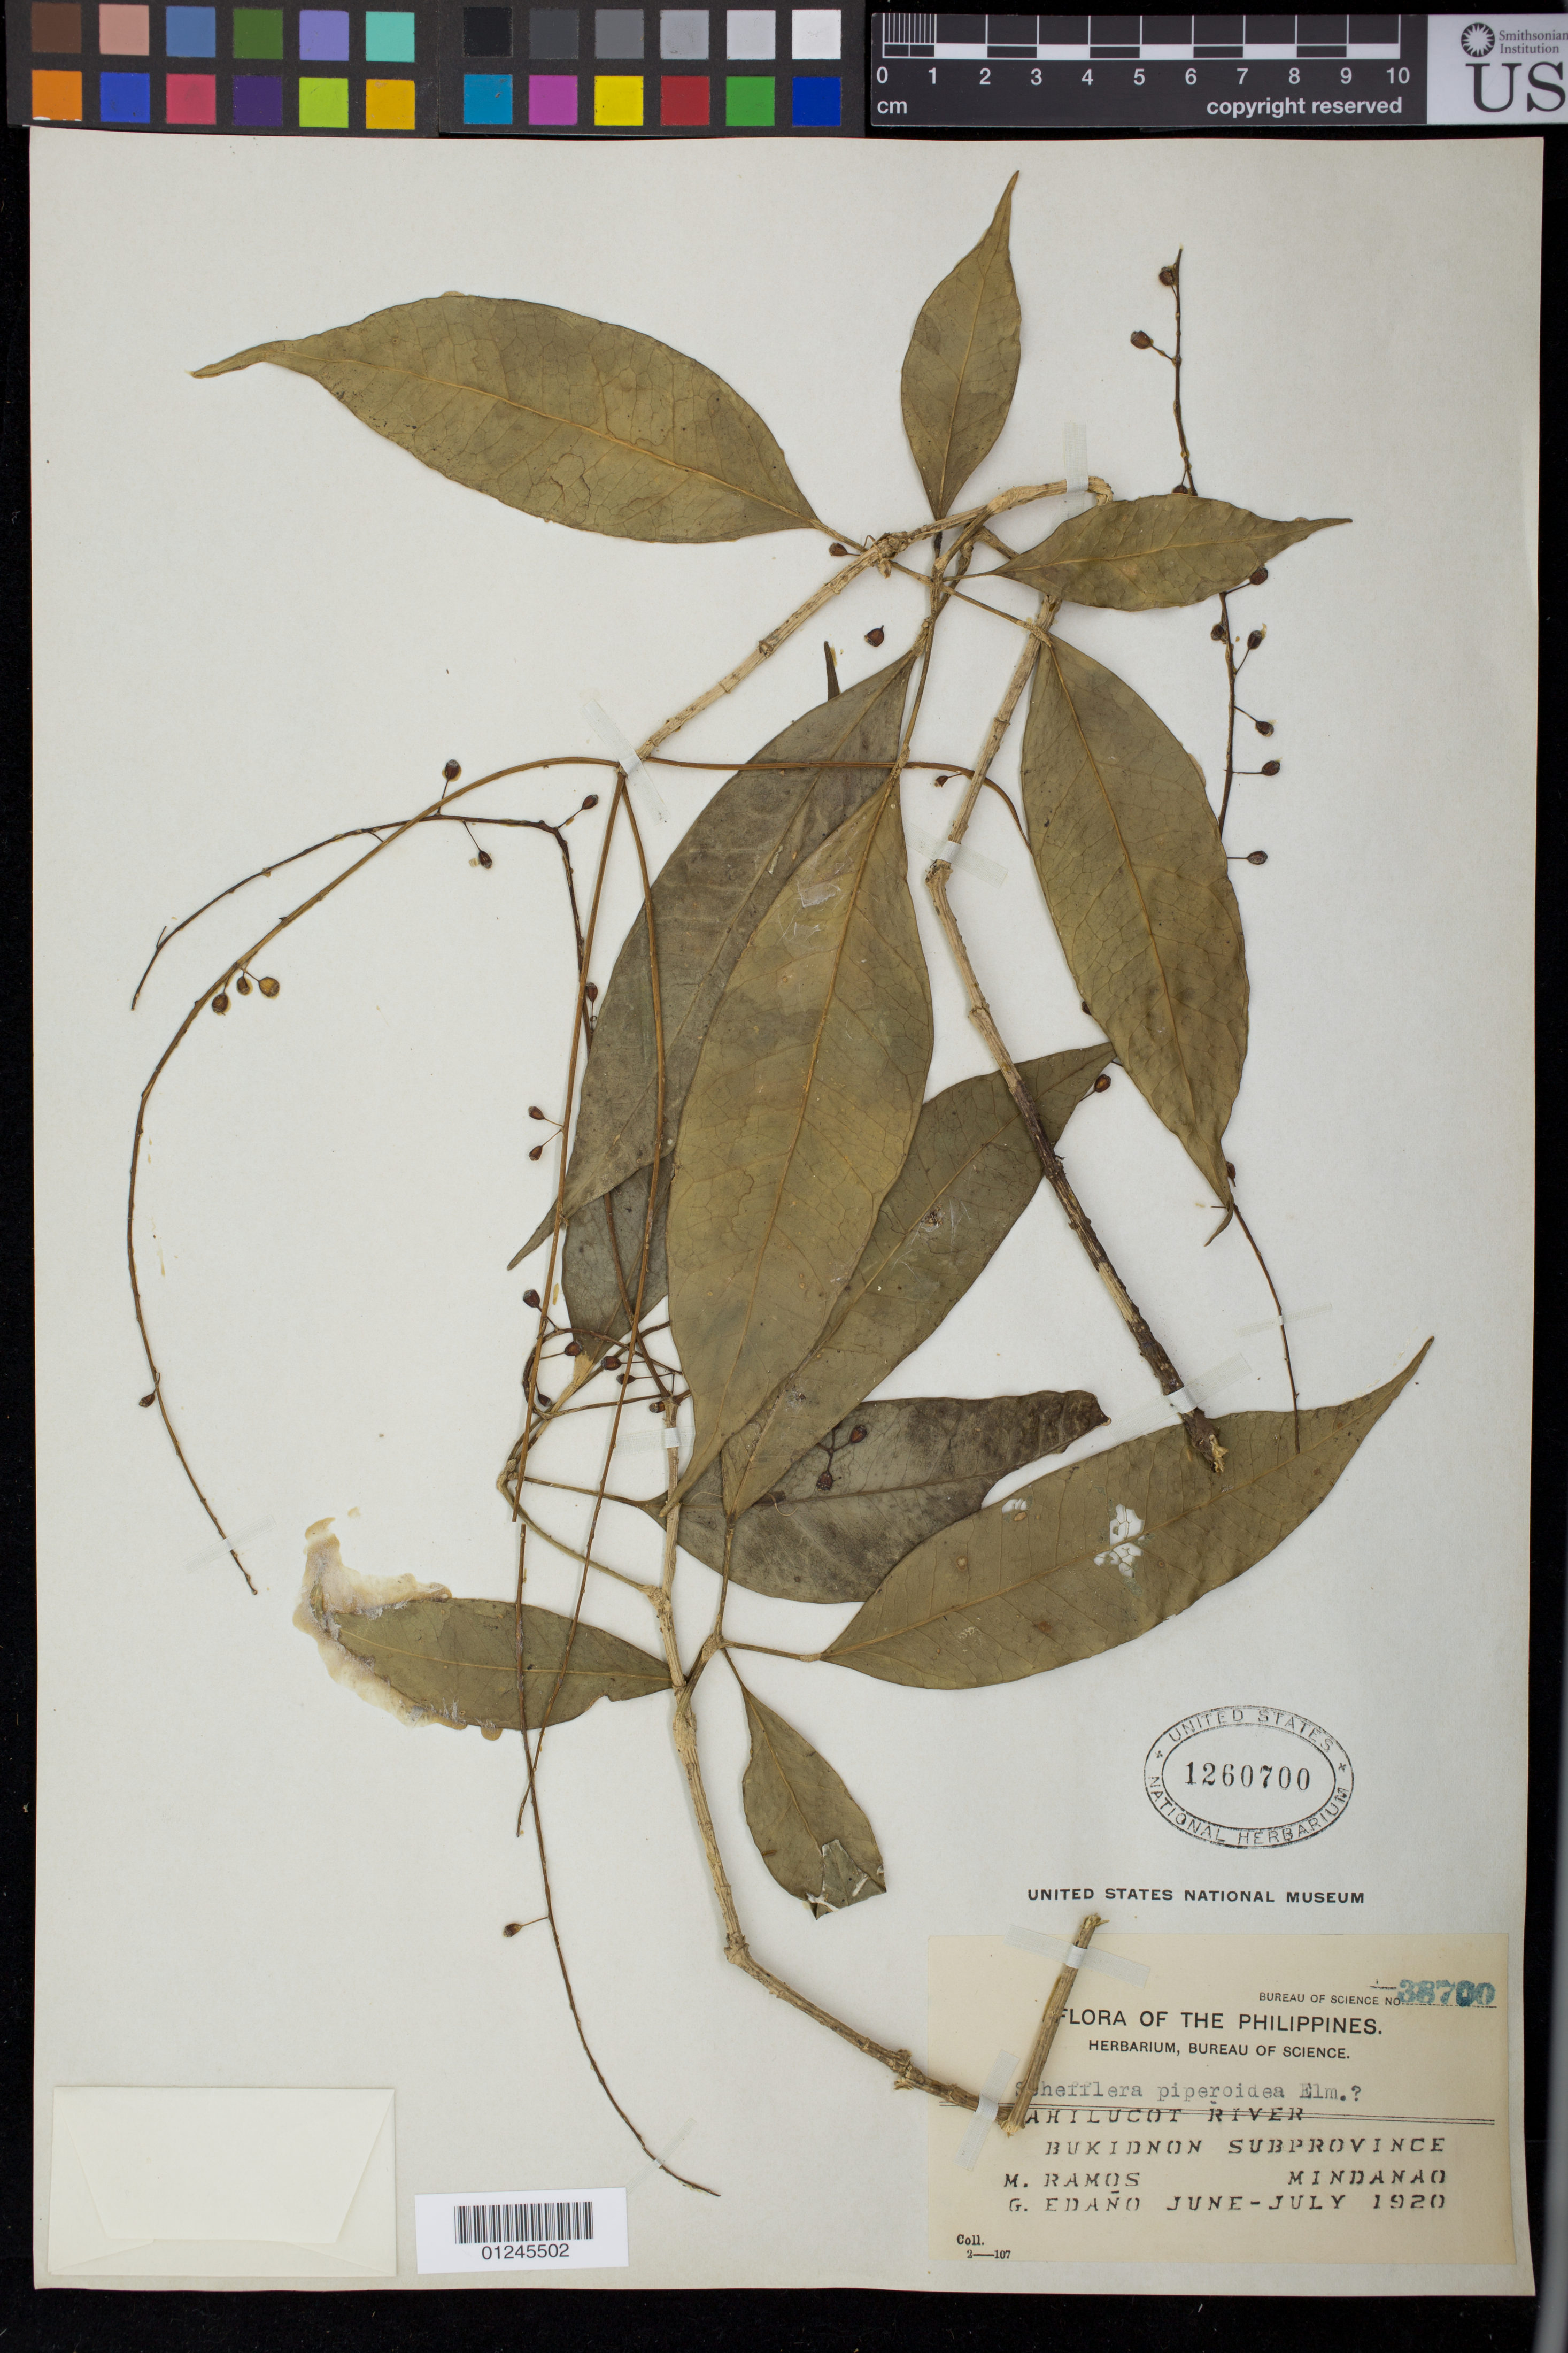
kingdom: Plantae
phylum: Tracheophyta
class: Magnoliopsida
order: Apiales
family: Araliaceae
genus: Schefflera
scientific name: Schefflera piperoides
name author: Merr.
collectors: M. Ramos & M. Ramos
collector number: Bur. Sci. 38700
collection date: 1920-06/1920-07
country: Philippines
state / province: Northern Mindanao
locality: Ahilucot River, Bukidnon Subprovince, Mindanao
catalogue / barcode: US 1260700